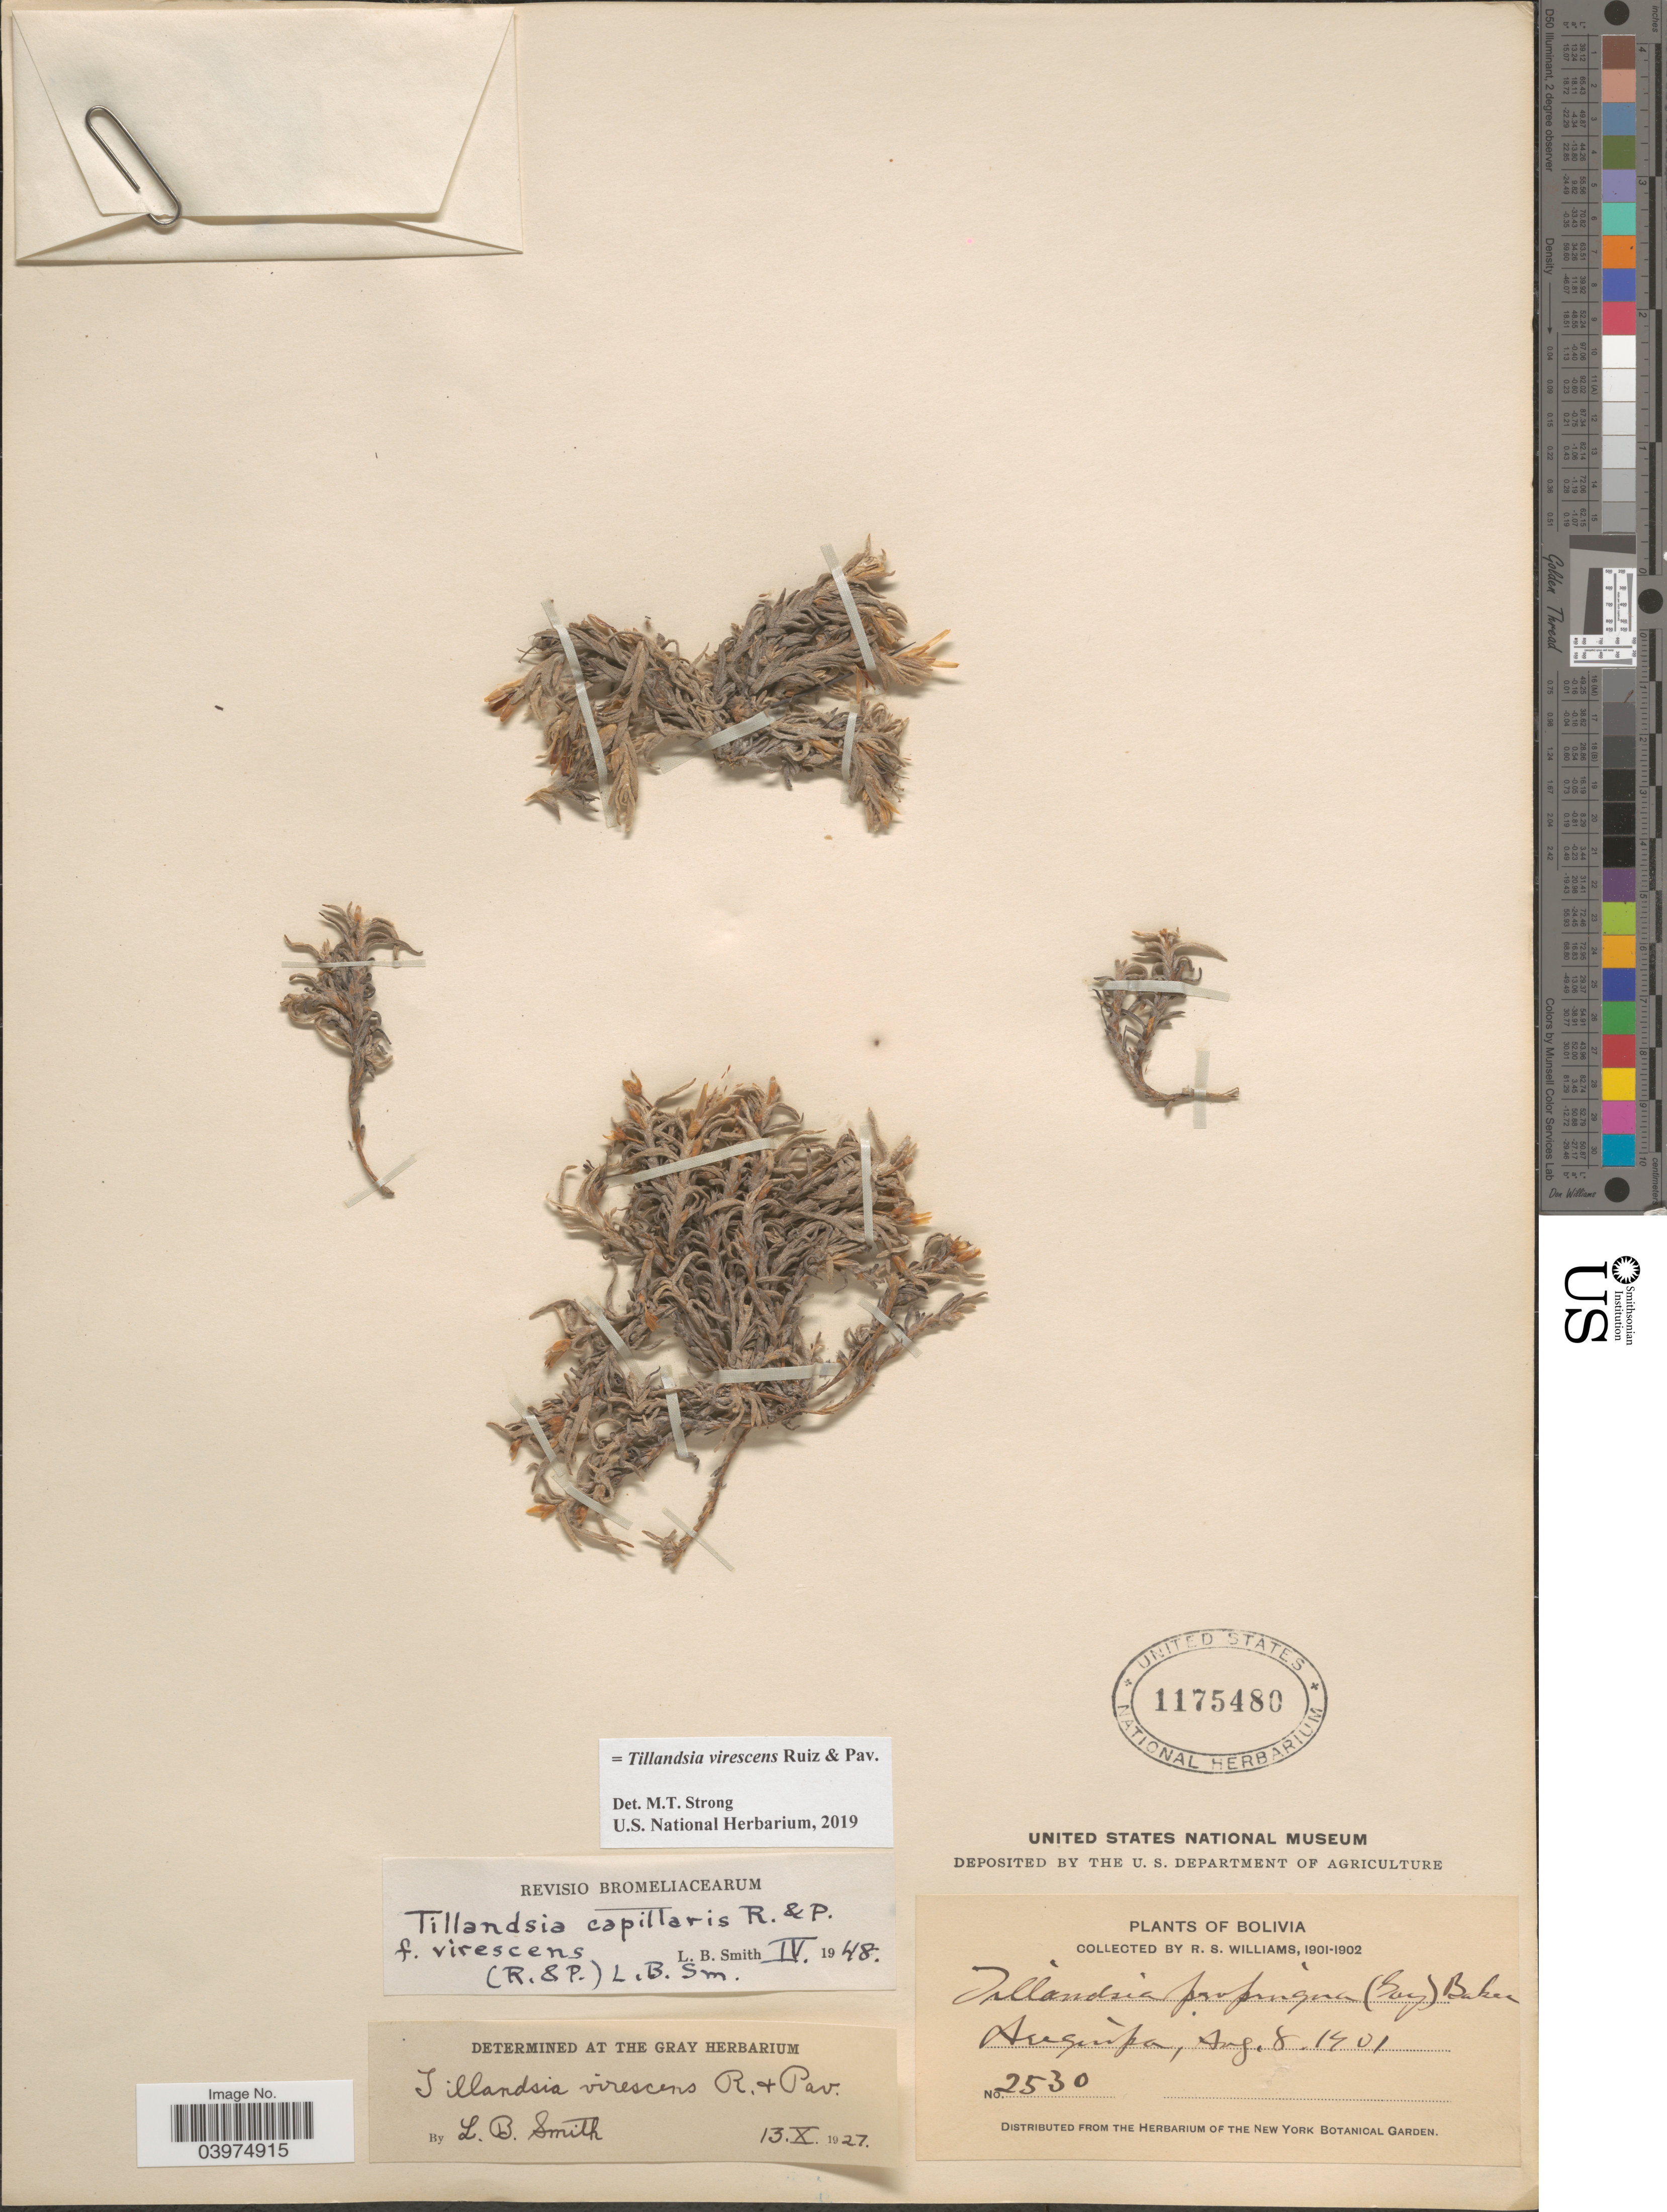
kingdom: Plantae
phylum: Tracheophyta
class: Liliopsida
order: Poales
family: Bromeliaceae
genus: Tillandsia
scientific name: Tillandsia virescens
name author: Ruiz & Pav.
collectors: R. S. Williams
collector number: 2530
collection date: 1901-08-08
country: Peru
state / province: Arequipa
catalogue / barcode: US 1175480